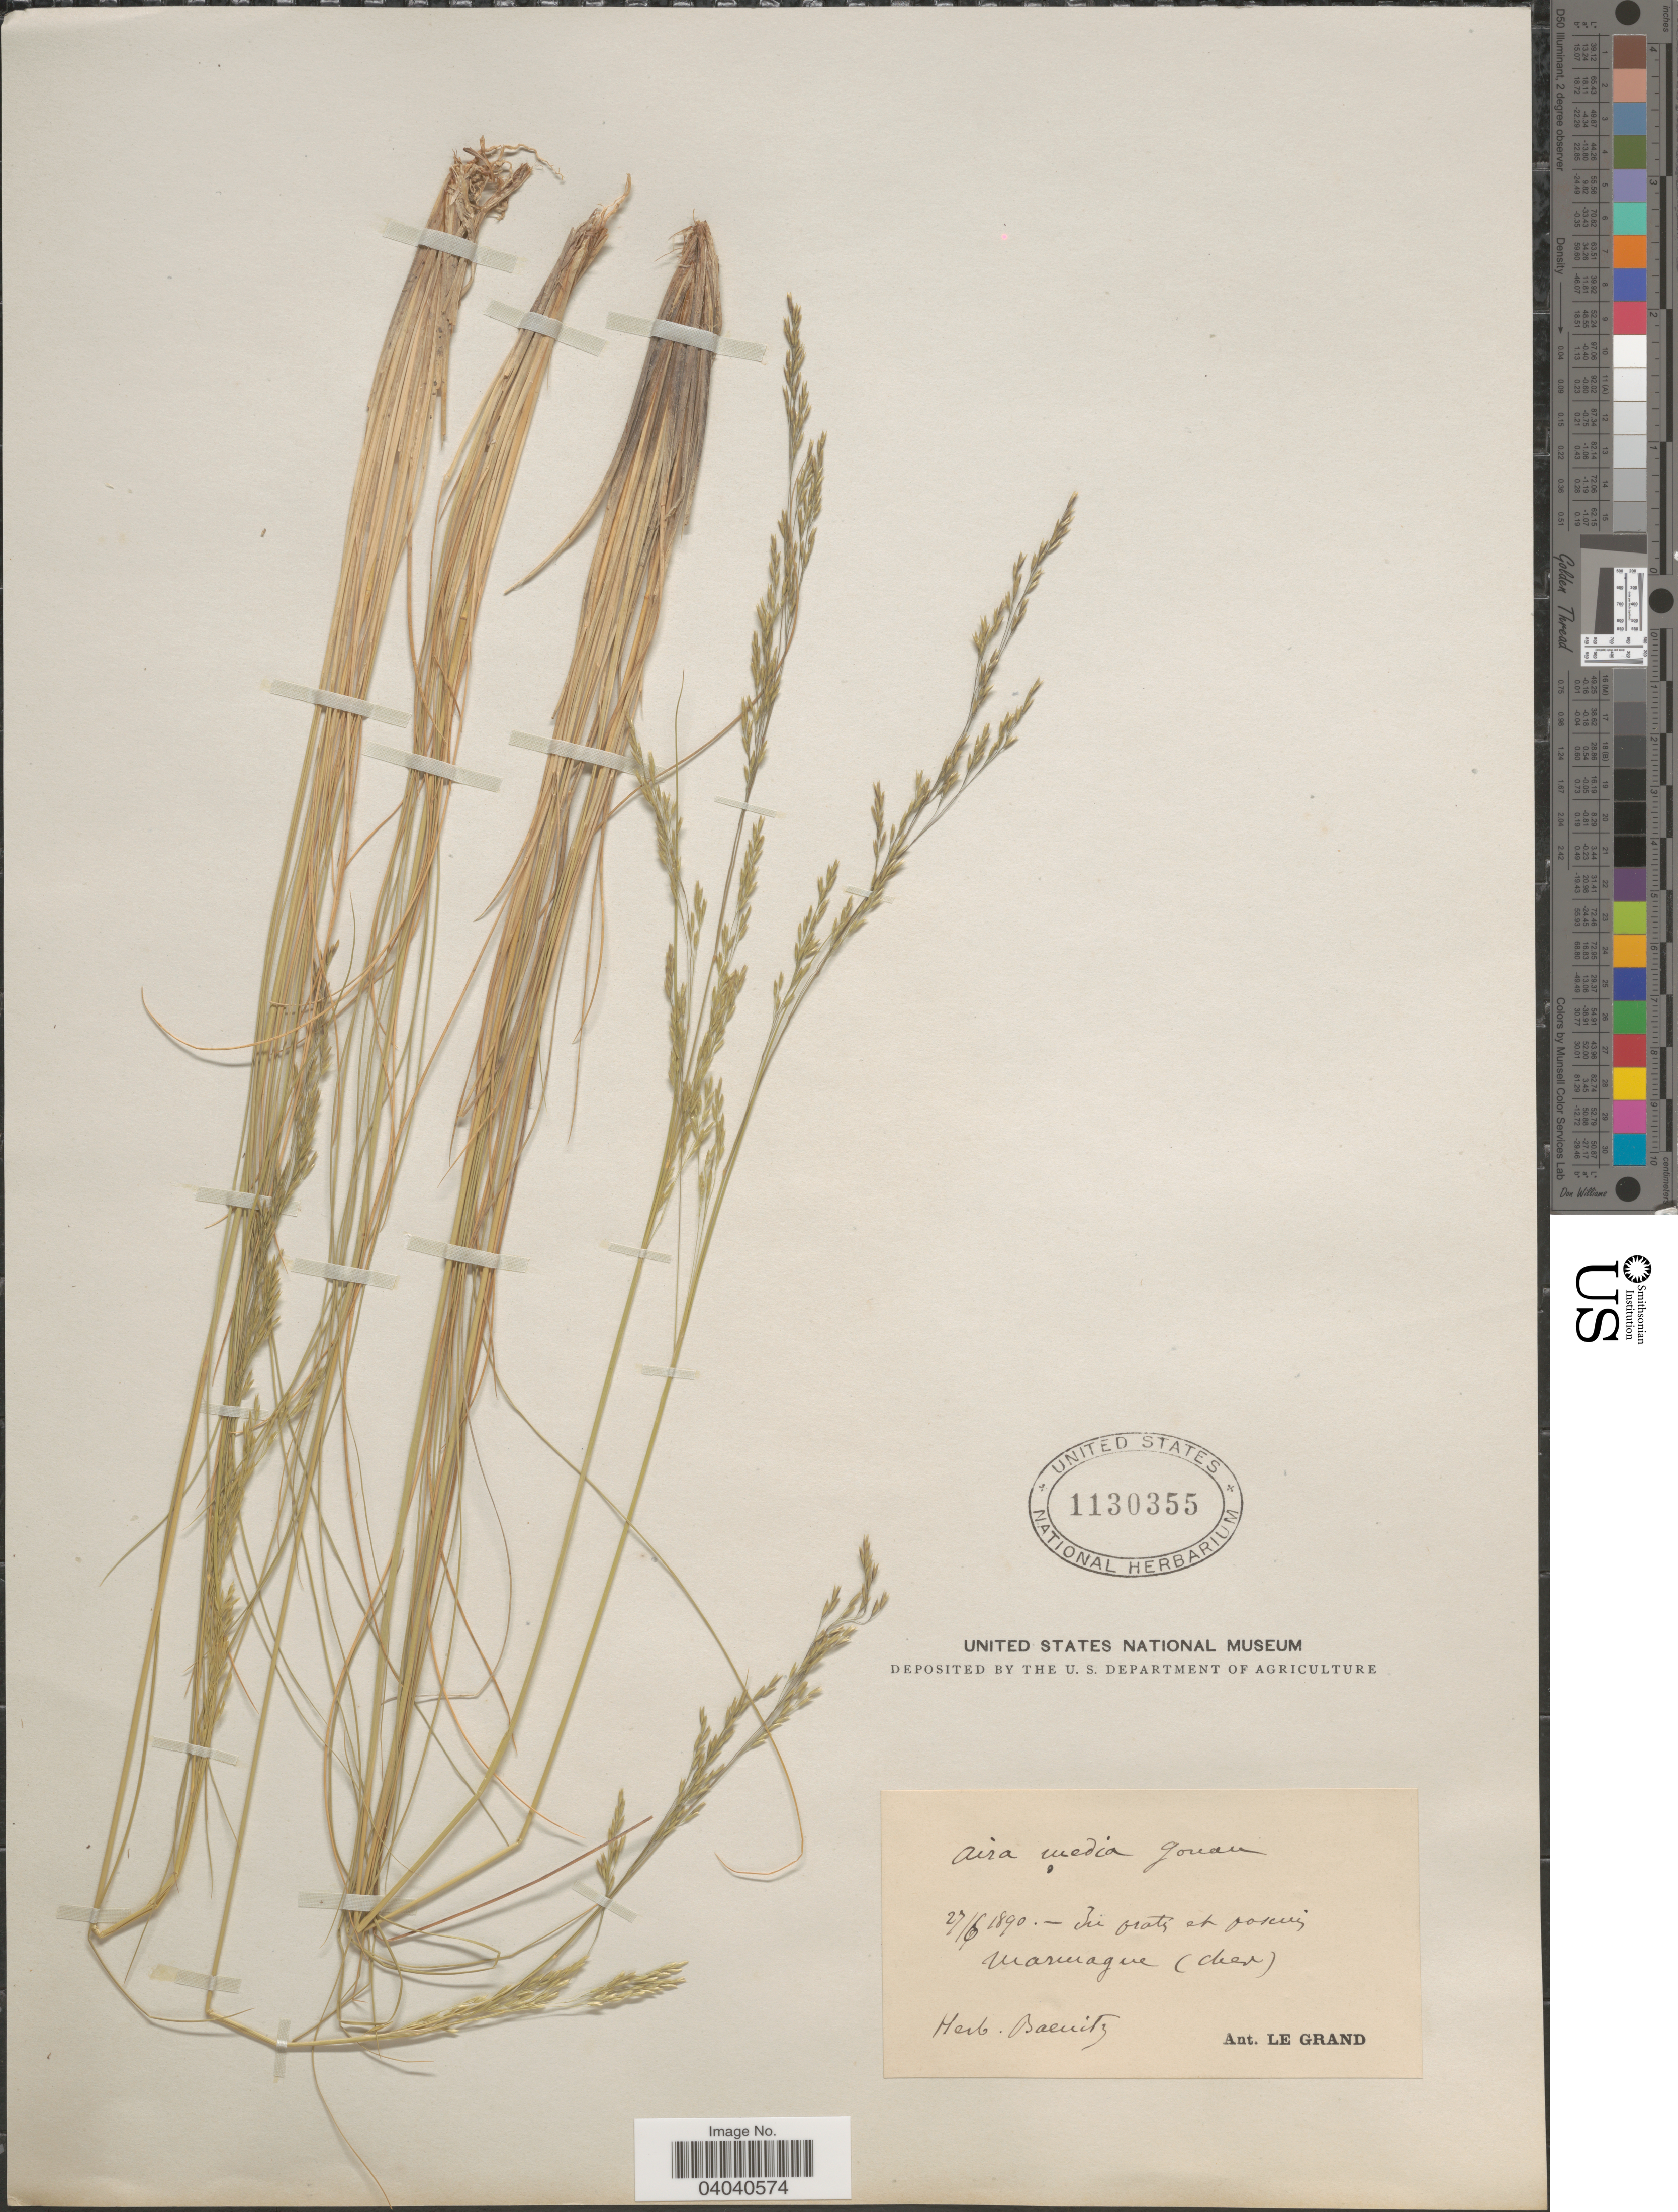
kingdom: Plantae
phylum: Tracheophyta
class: Liliopsida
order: Poales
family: Poaceae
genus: Deschampsia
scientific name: Deschampsia media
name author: (Gouan) Roem. & Schult.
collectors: A. Le Grand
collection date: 1890-06-27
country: France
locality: In pratis et poruis Marmagne (Cher).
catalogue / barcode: US 1130355